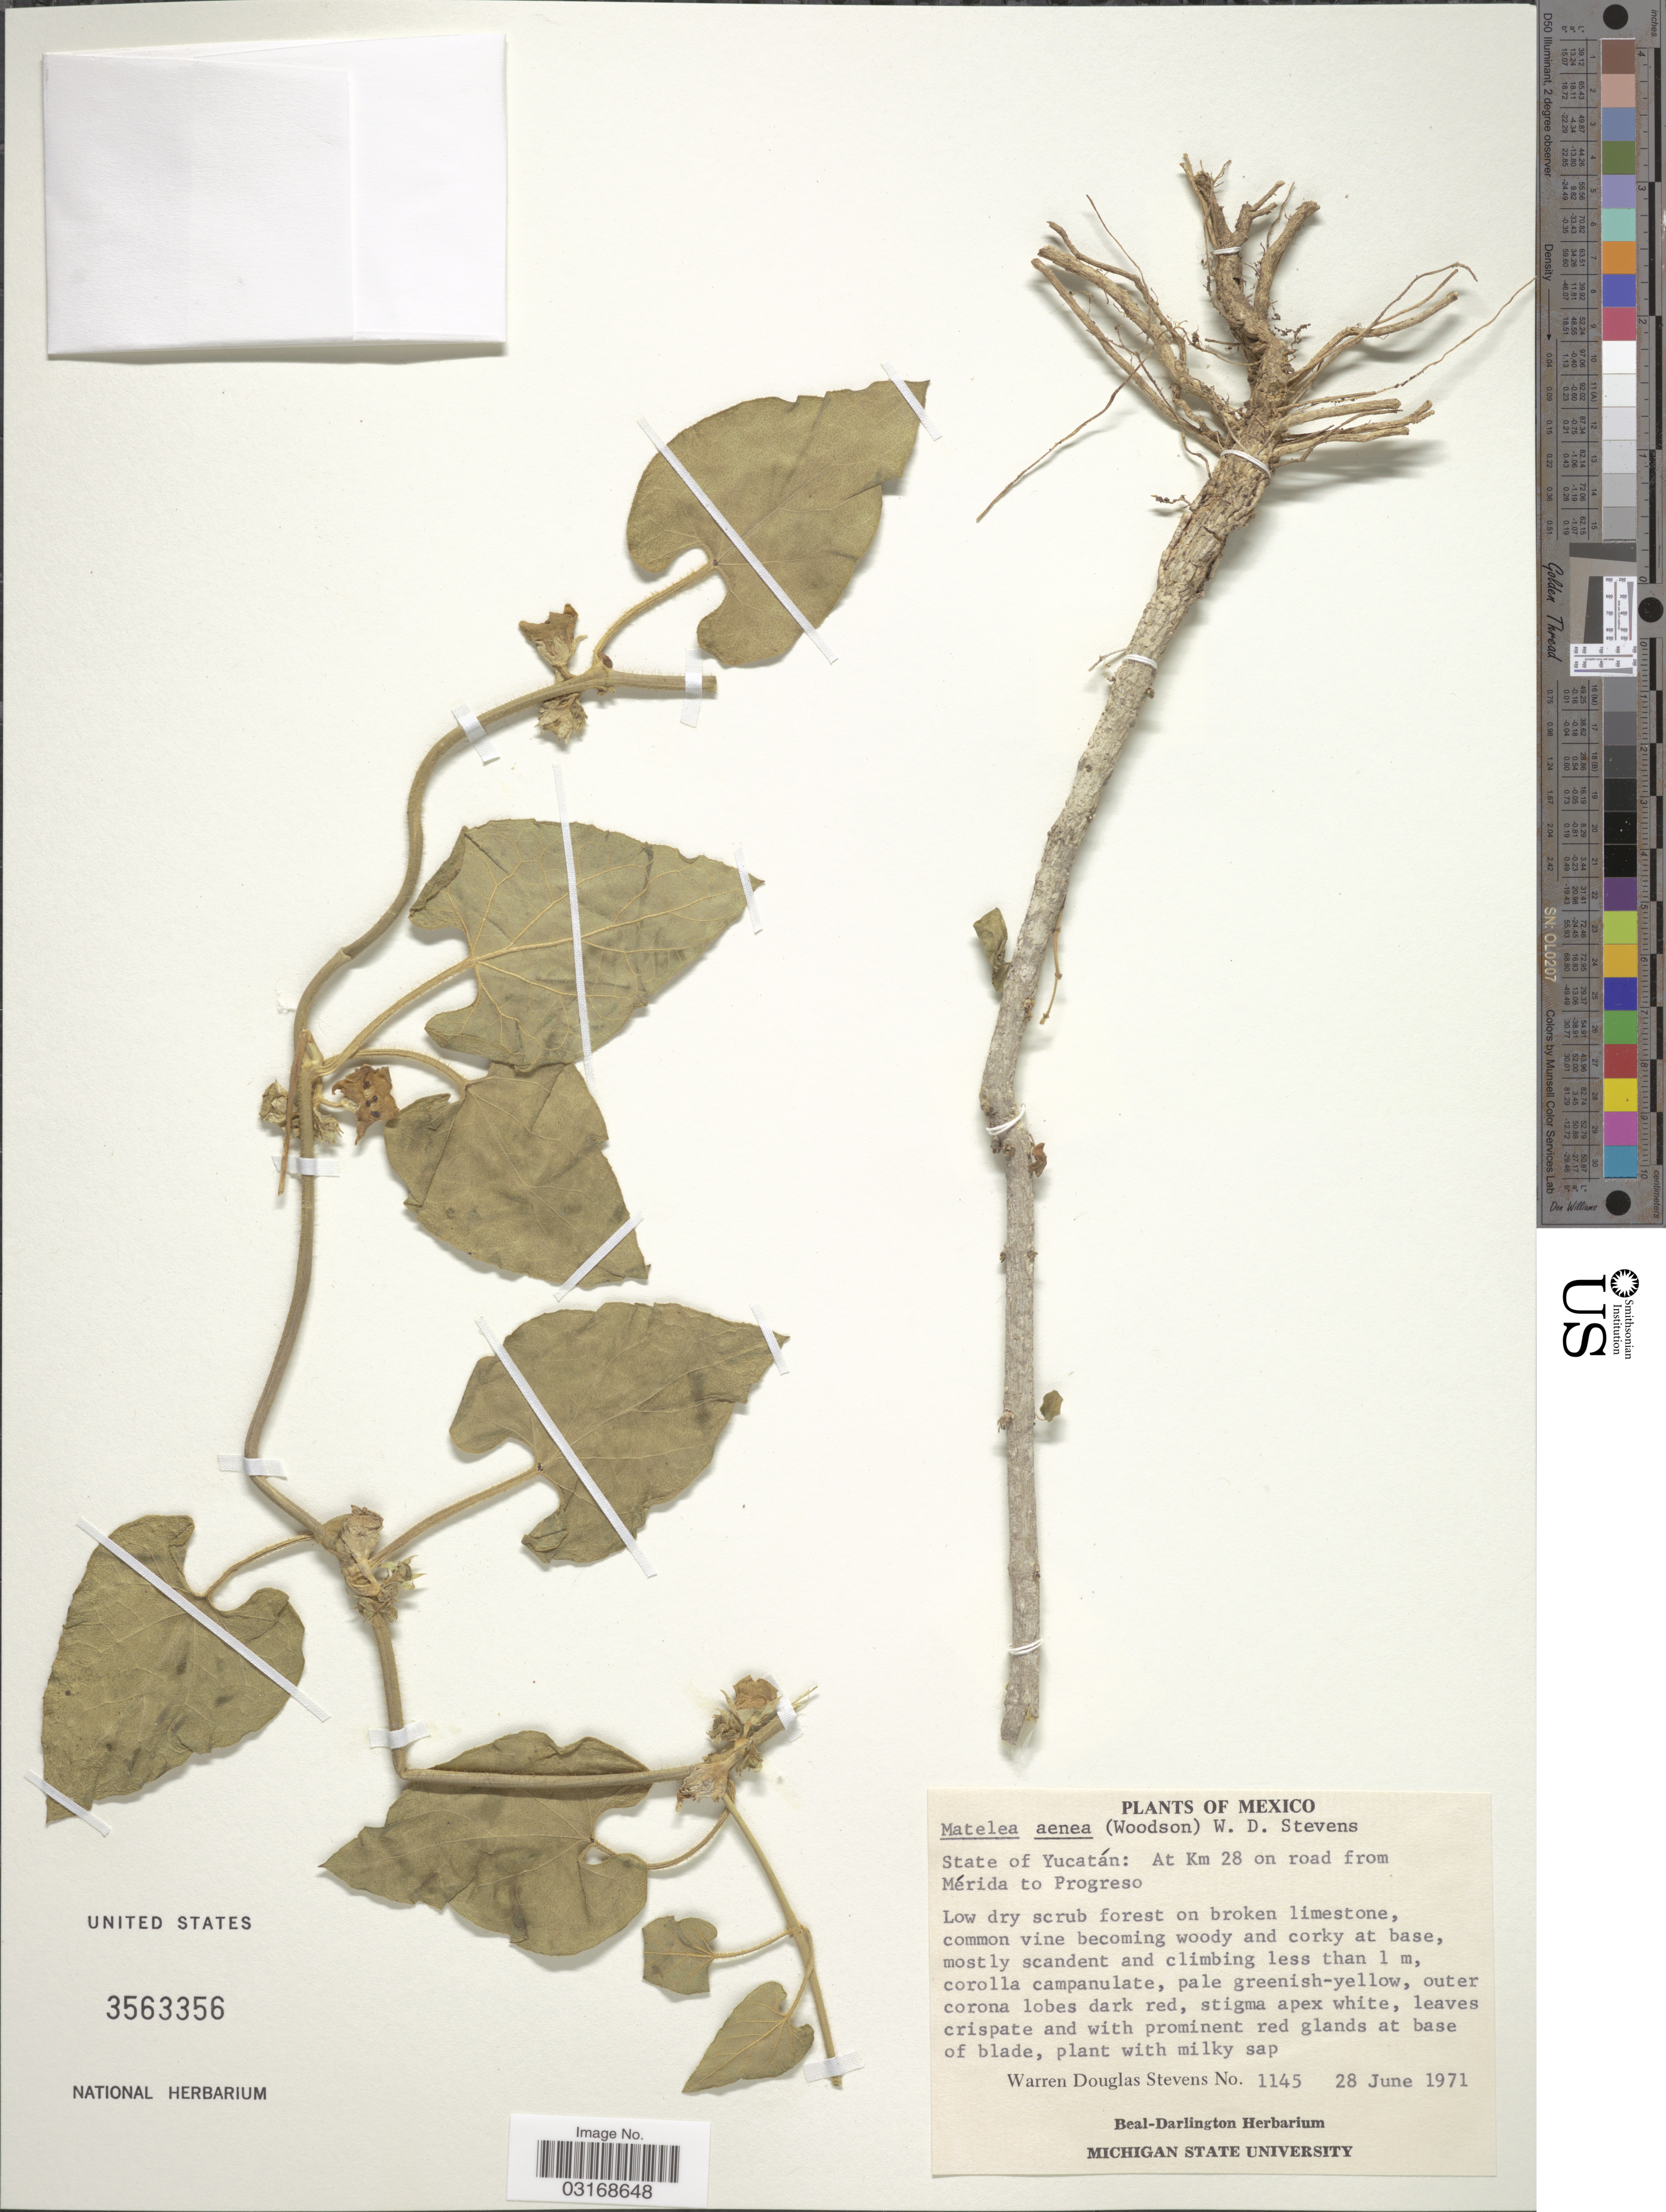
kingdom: Plantae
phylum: Tracheophyta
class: Magnoliopsida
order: Gentianales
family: Apocynaceae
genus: Matelea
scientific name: Matelea aenea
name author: (Woodson) W.D. Stevens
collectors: W. D. Stevens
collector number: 1145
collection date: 1971-06-28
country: Mexico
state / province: Yucatán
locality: State of Yucatán: At Km 28 on road from Mérida to Progreso.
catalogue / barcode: US 3563356